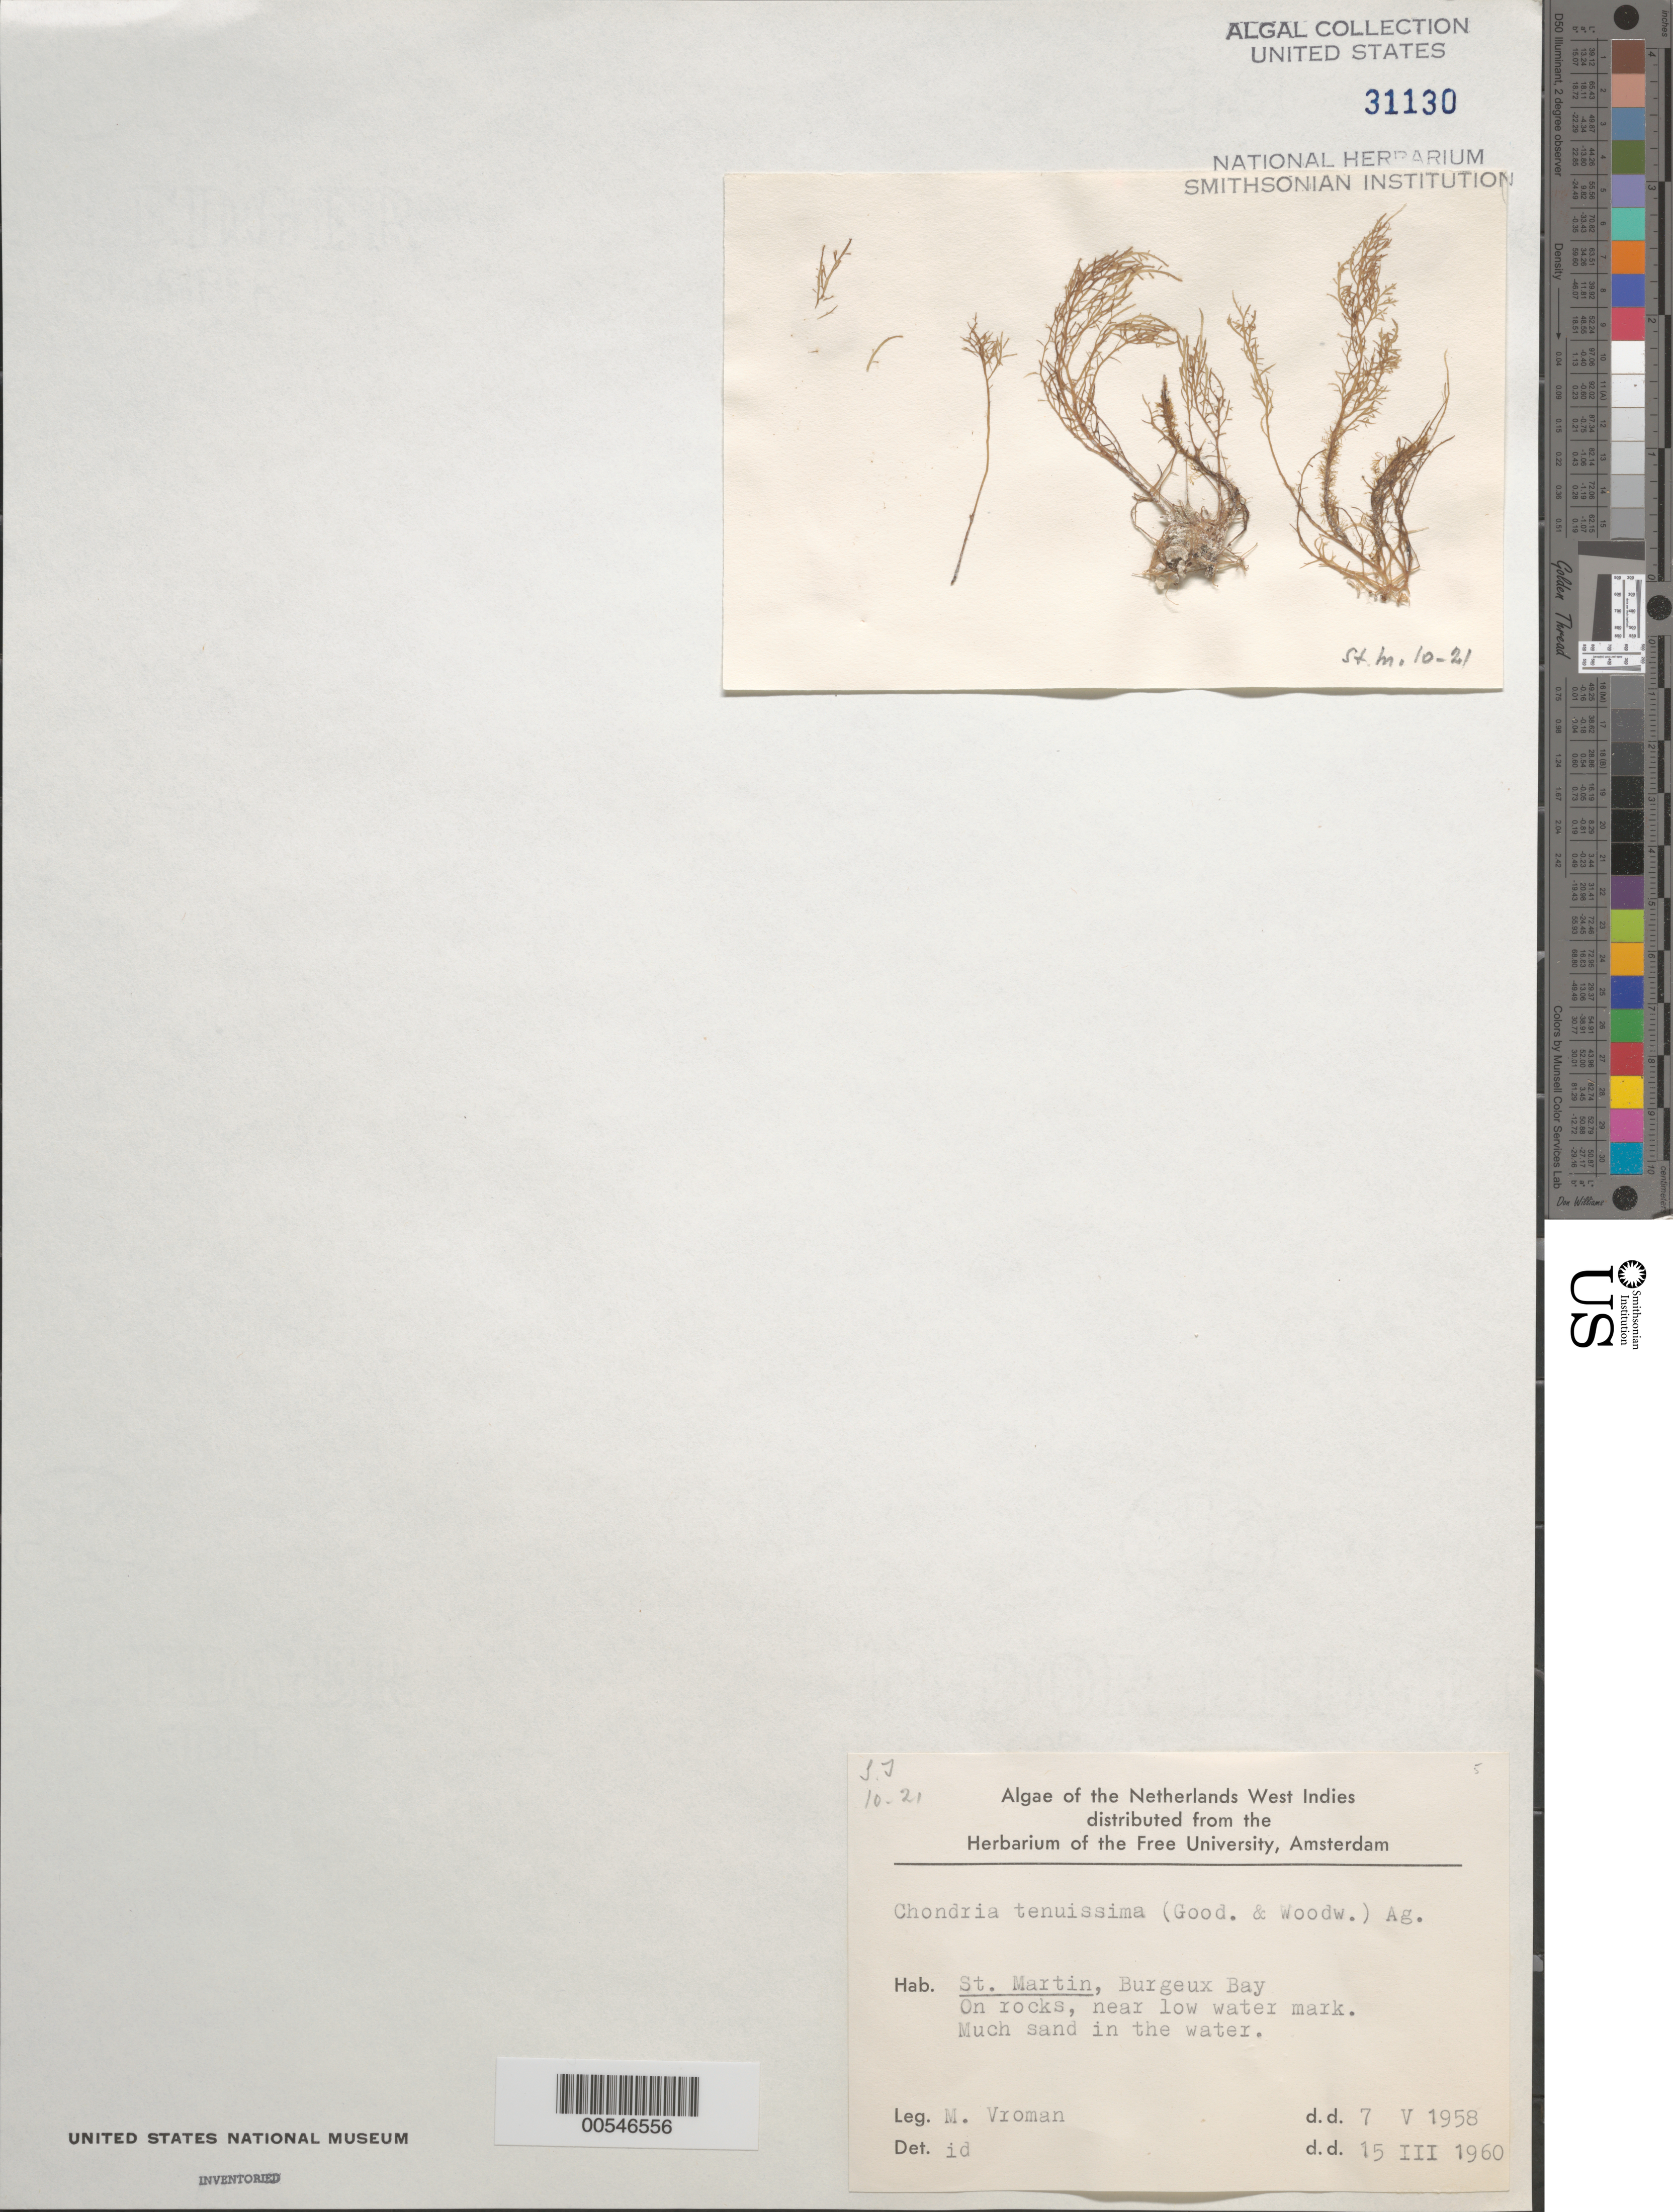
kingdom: Plantae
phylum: Rhodophyta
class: Florideophyceae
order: Ceramiales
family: Rhodomelaceae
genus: Chondria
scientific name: Chondria capillaris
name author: M.J. Wynne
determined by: Algae name updating Project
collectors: M. Vroman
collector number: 10-21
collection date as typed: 07 May 1958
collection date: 1958-05-07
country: Sint Maartin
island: Sint Maarten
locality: Burgeux Bay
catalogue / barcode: US 31130